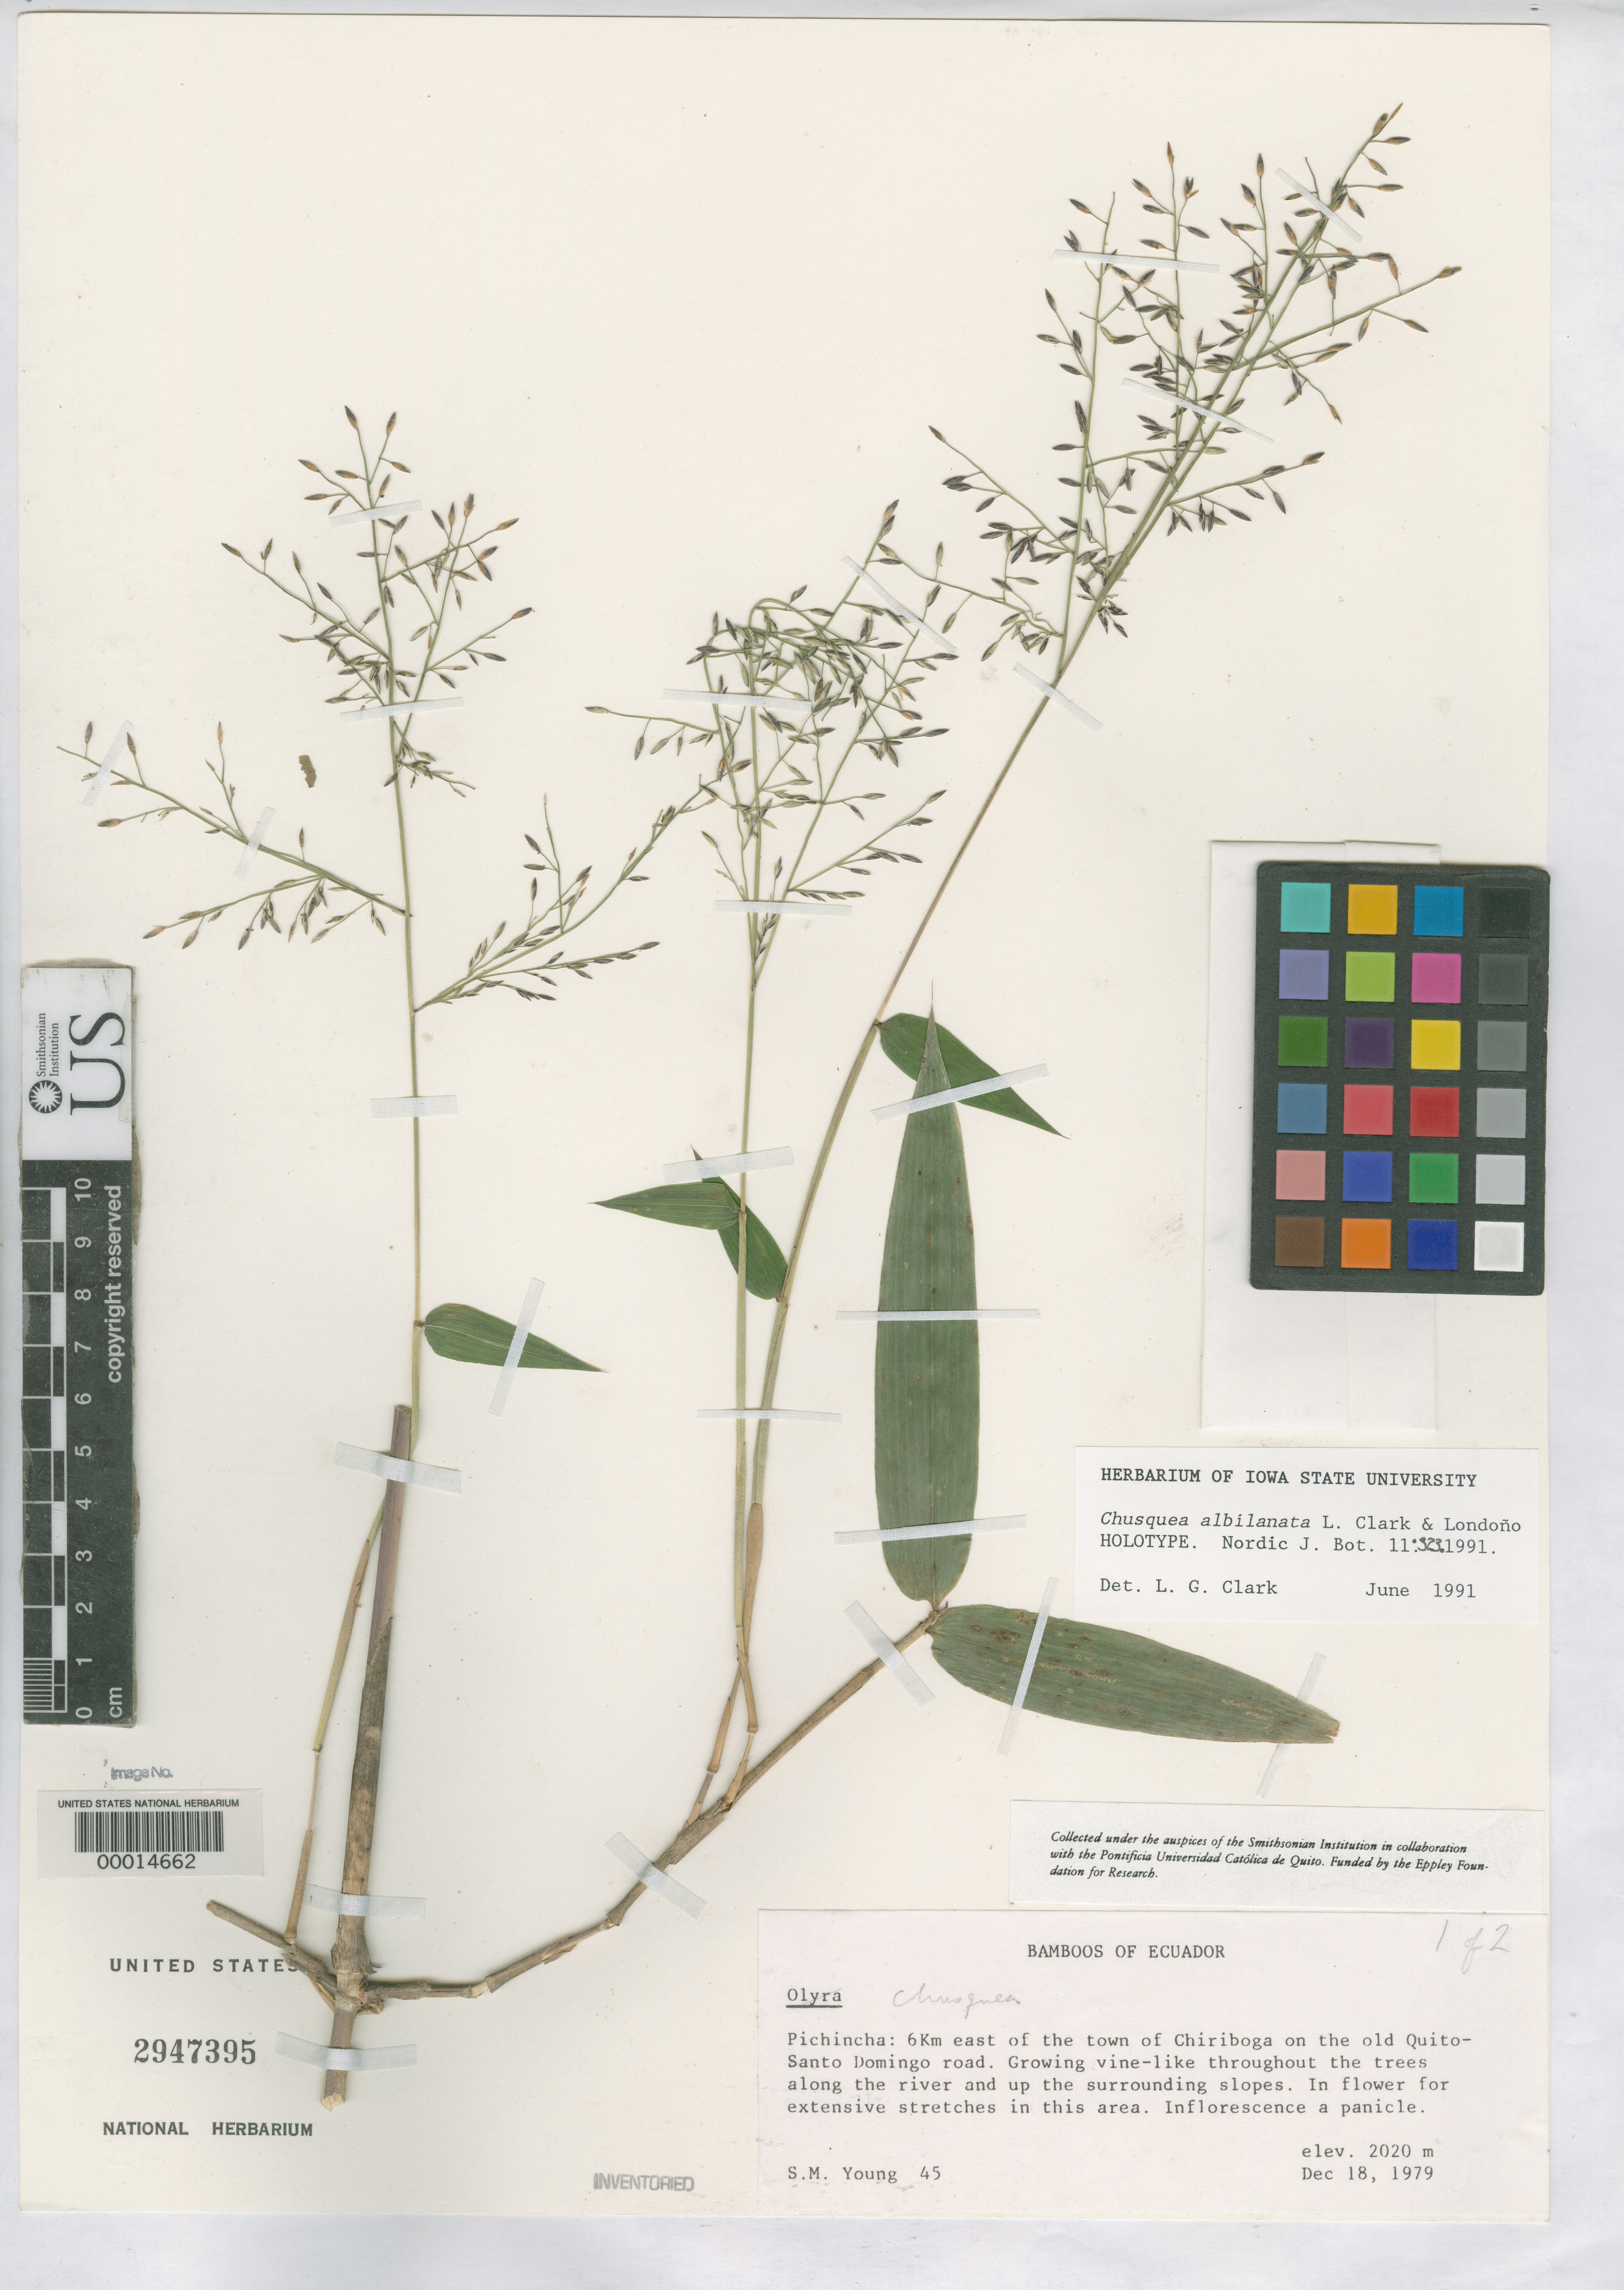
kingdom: Plantae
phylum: Tracheophyta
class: Liliopsida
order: Poales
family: Poaceae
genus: Chusquea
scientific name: Chusquea albilanata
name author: L.G. Clark & Londoño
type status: Holotype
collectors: S. Young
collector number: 45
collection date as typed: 18 Dec 1979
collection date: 1979-12-18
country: Ecuador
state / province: Pichincha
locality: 6 km E of town of Chiriboga, old Quito-Santo Domingo road.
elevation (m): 2020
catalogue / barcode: US 2947395